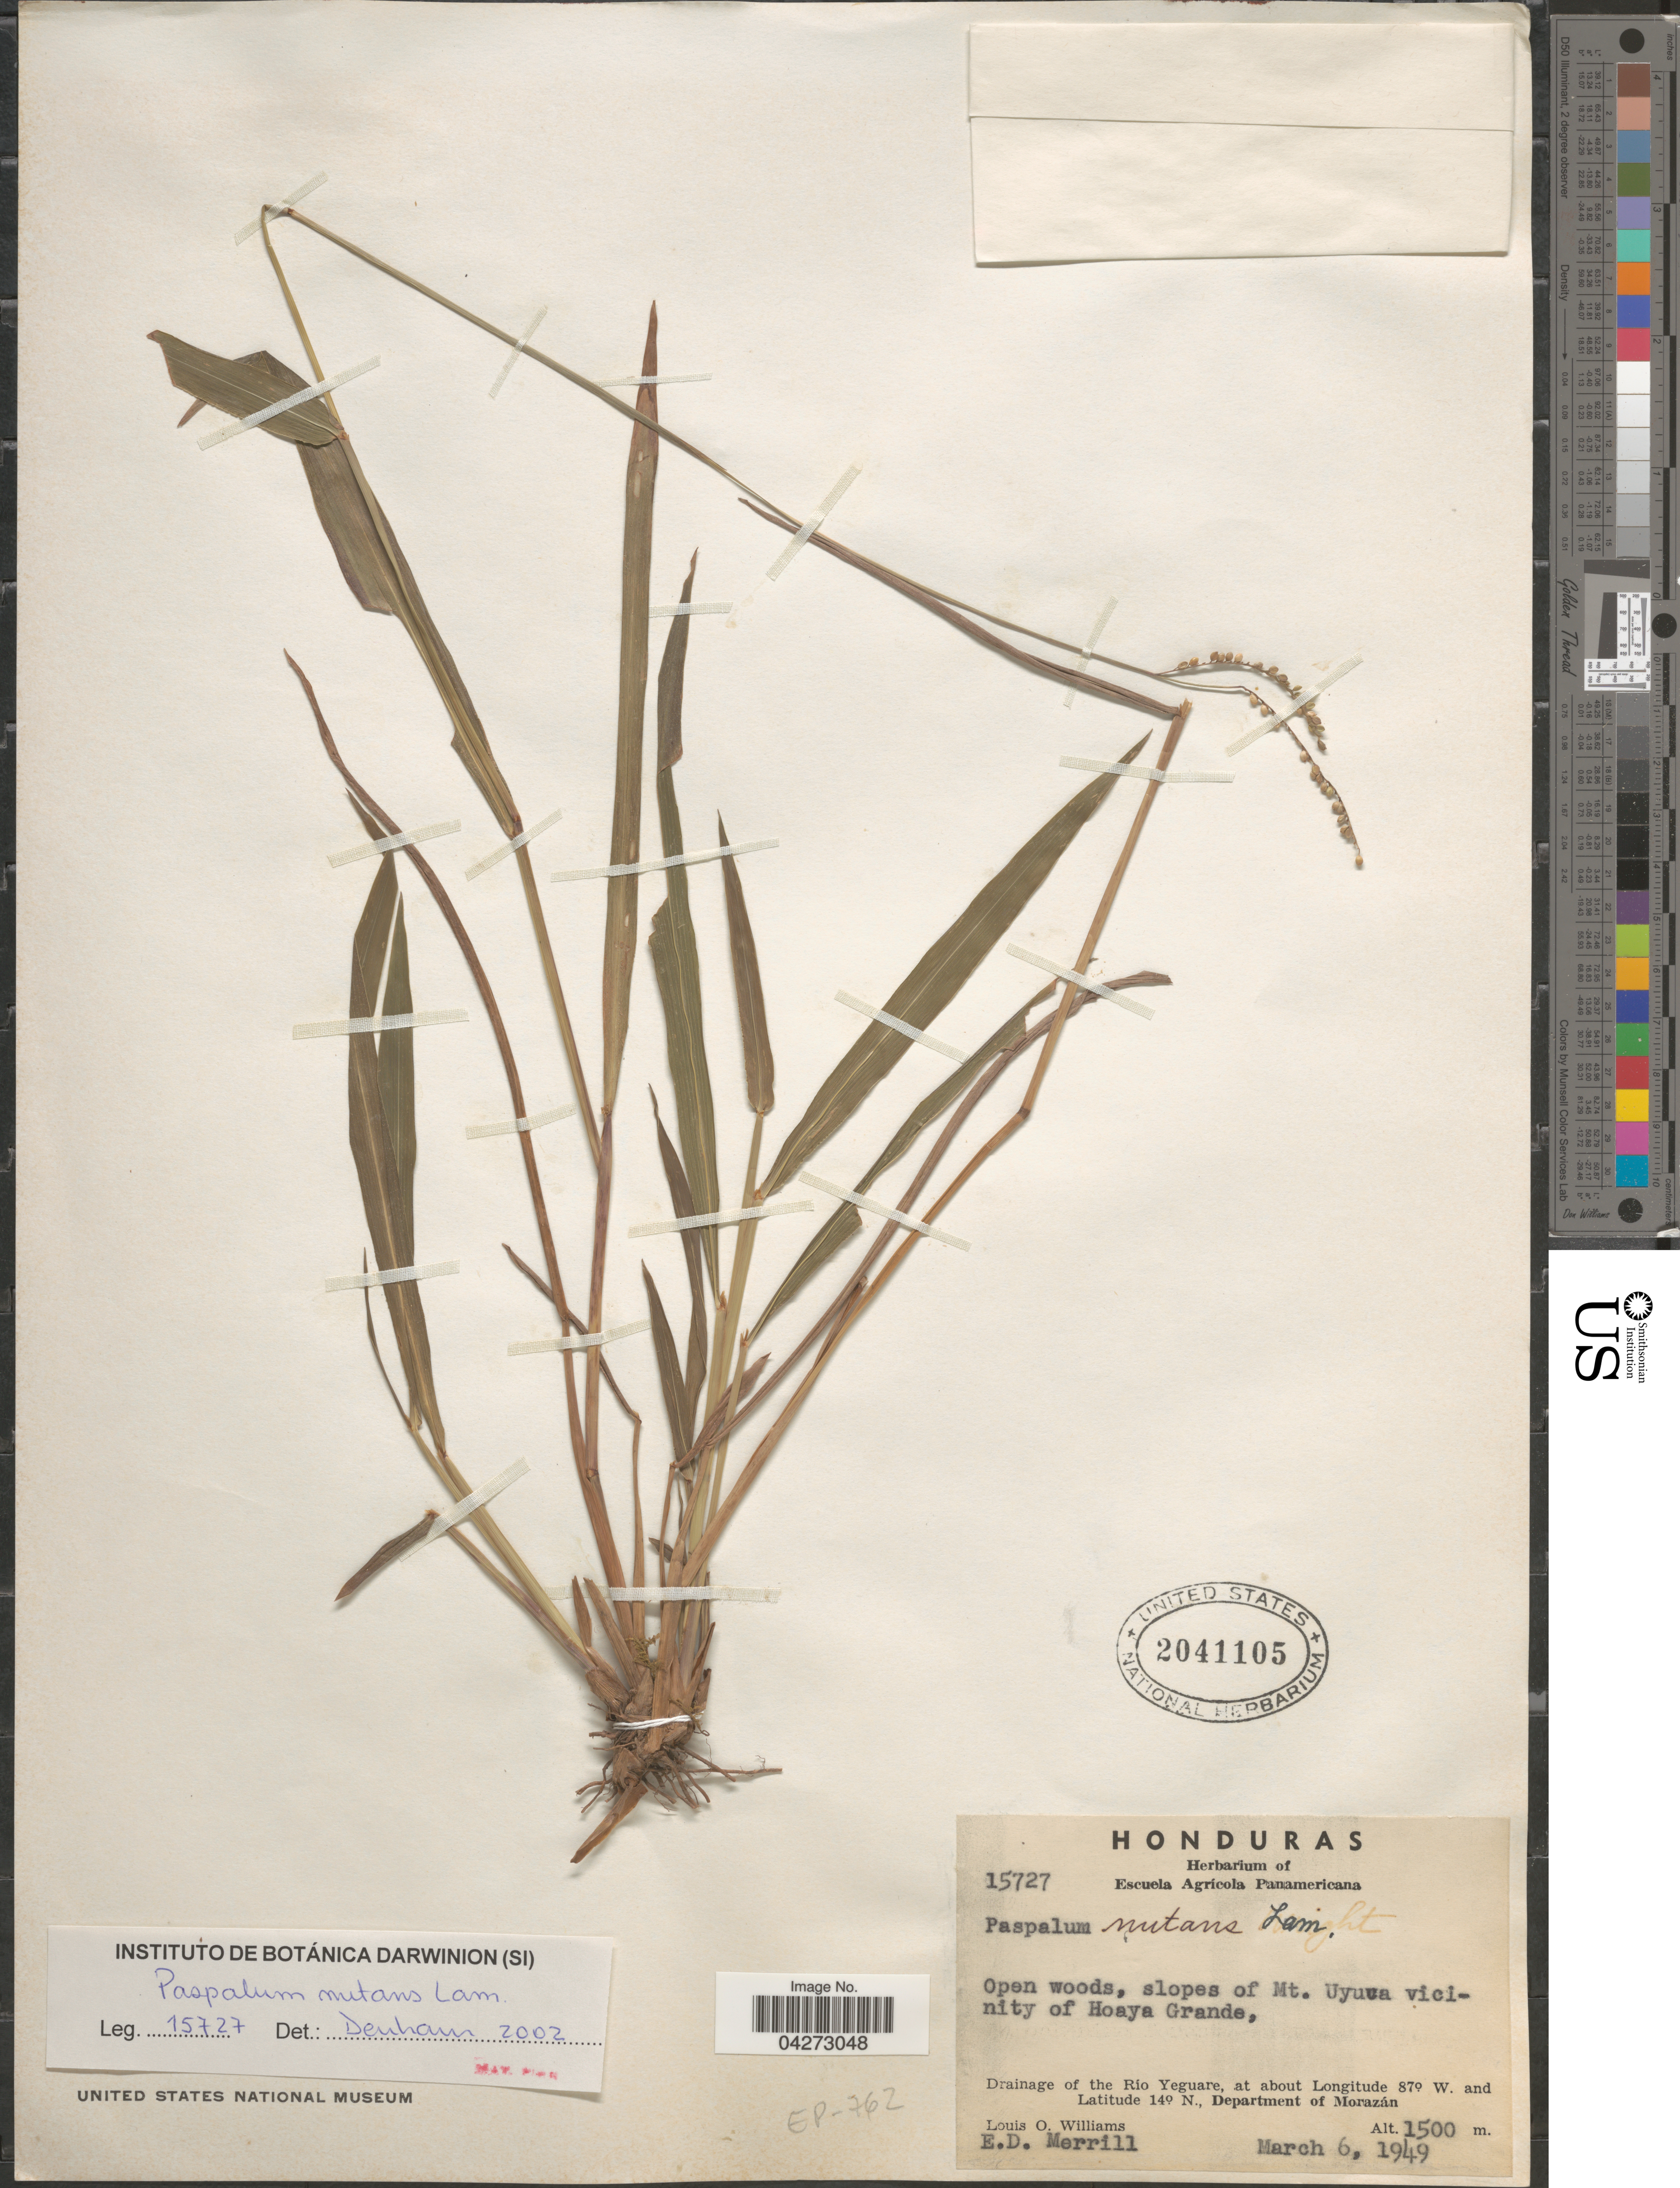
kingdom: Plantae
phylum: Tracheophyta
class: Liliopsida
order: Poales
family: Poaceae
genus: Paspalum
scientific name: Paspalum nutans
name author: Lam.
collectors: L. O. Williams & E. D. Merrill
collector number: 15727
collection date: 1949-03-06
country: Honduras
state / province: Fco. Morazán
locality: Slopes of Mt. Uyuca vicinity of Hoaya Grande, Drainage of the Río Yeguare, Department of Morazán.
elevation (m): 1500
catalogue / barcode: US 2041105